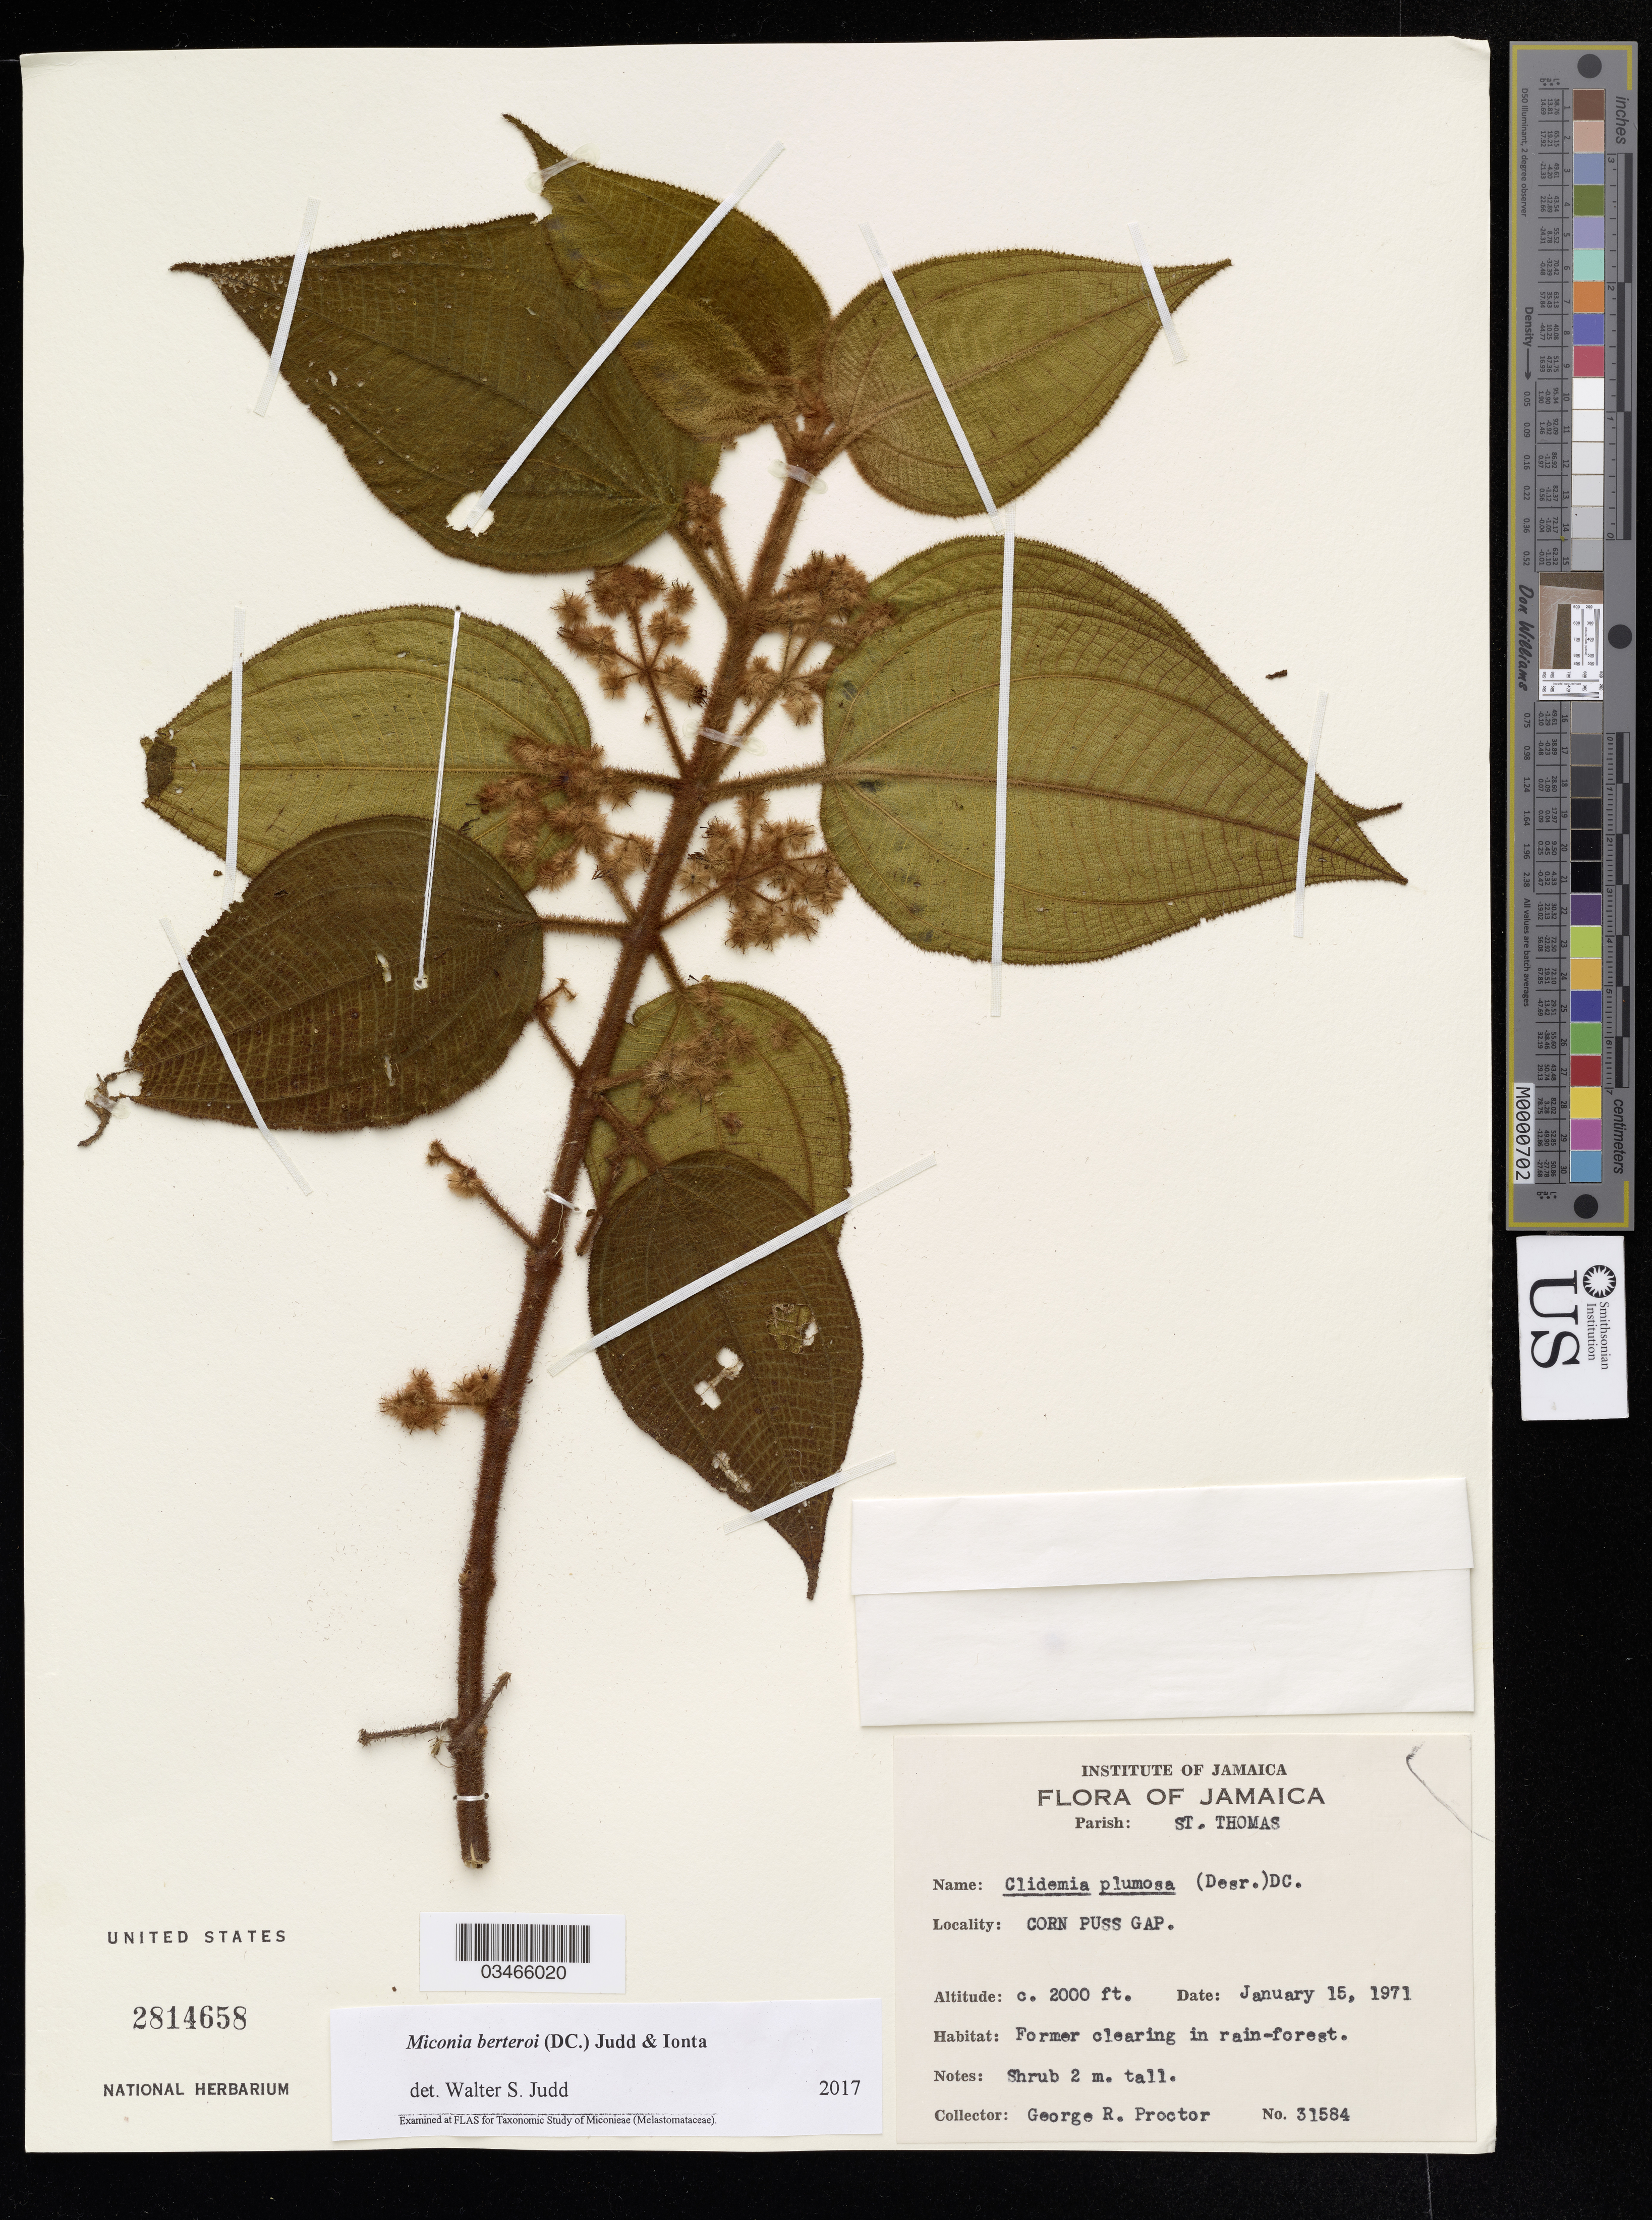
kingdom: Plantae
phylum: Tracheophyta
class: Magnoliopsida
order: Myrtales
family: Melastomataceae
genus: Miconia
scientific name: Miconia sp.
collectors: G. R. Proctor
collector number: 31584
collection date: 1971-01-15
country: Jamaica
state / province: Saint Thomas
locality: Parish: St. Thomas. Corn Puss Gap.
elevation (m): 610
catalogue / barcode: US 2814658